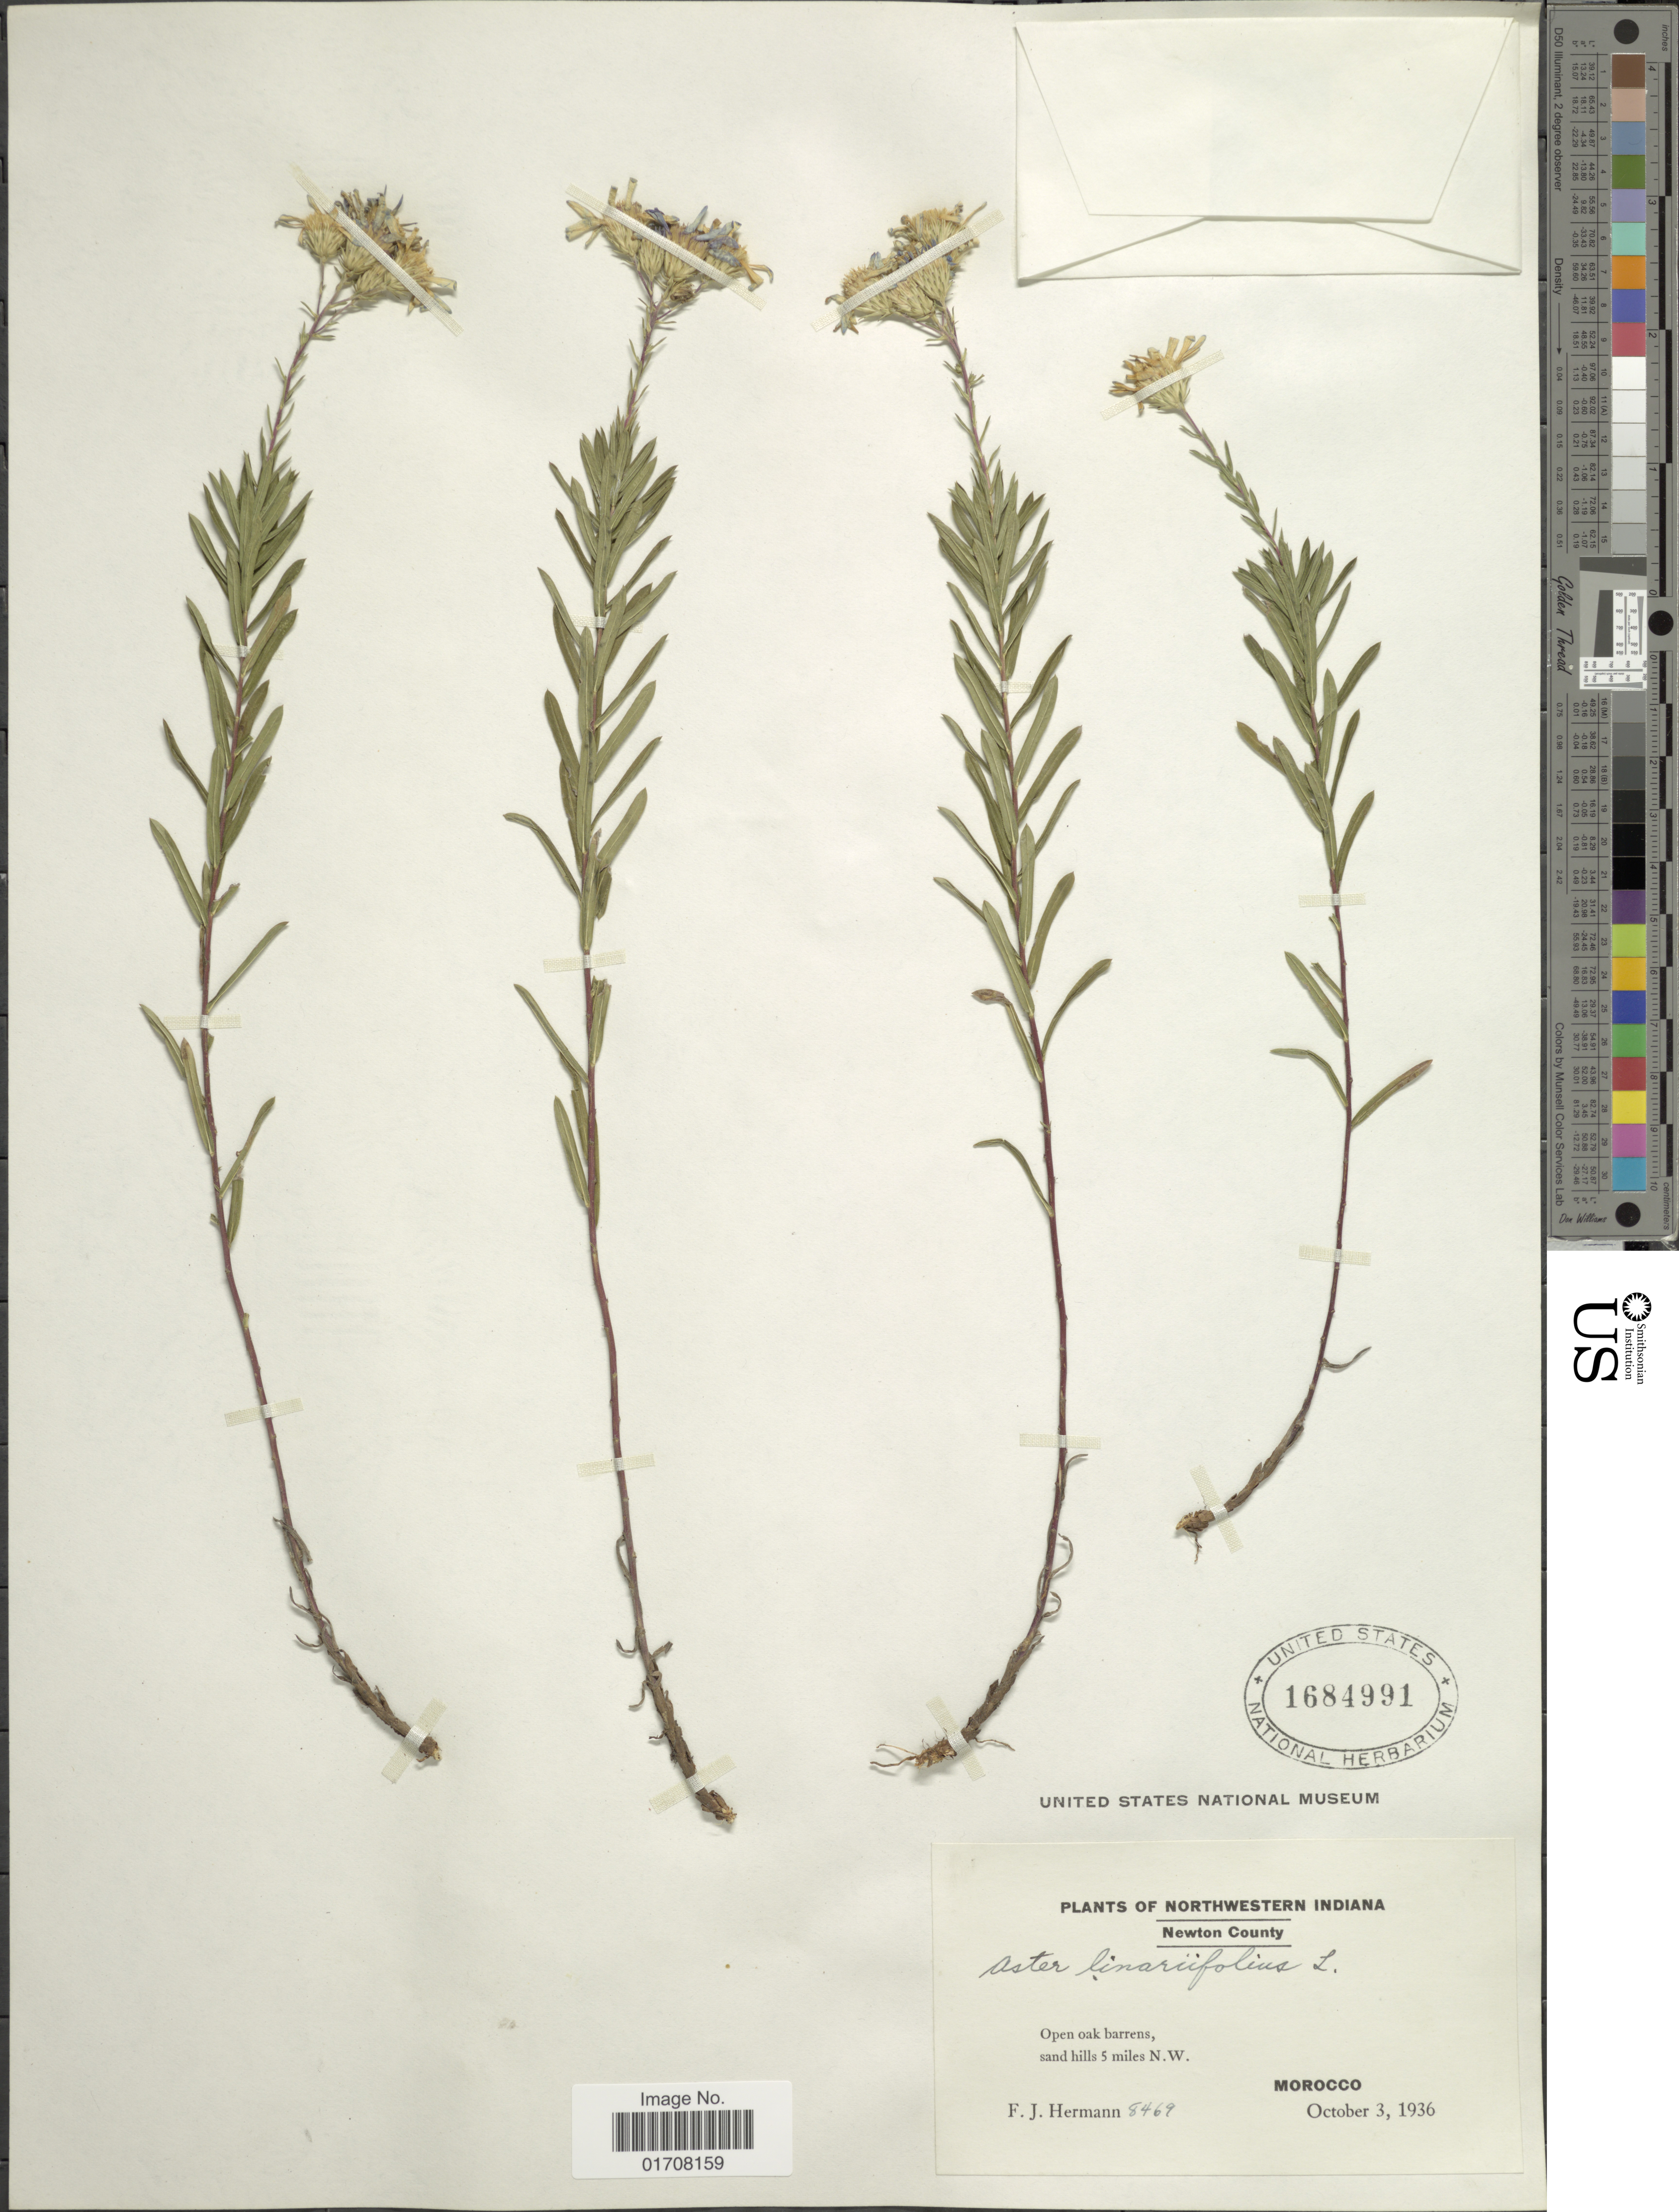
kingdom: Plantae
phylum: Tracheophyta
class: Magnoliopsida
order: Asterales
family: Asteraceae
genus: Ionactis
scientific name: Ionactis linearifolius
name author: (L.) Greene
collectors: F. J. Hermann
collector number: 8469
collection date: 1936-10-03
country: United States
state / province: Indiana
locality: Northwestern Indiana, Newton County, sand hills 5 miles N. W., Morocco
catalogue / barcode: US 1684991